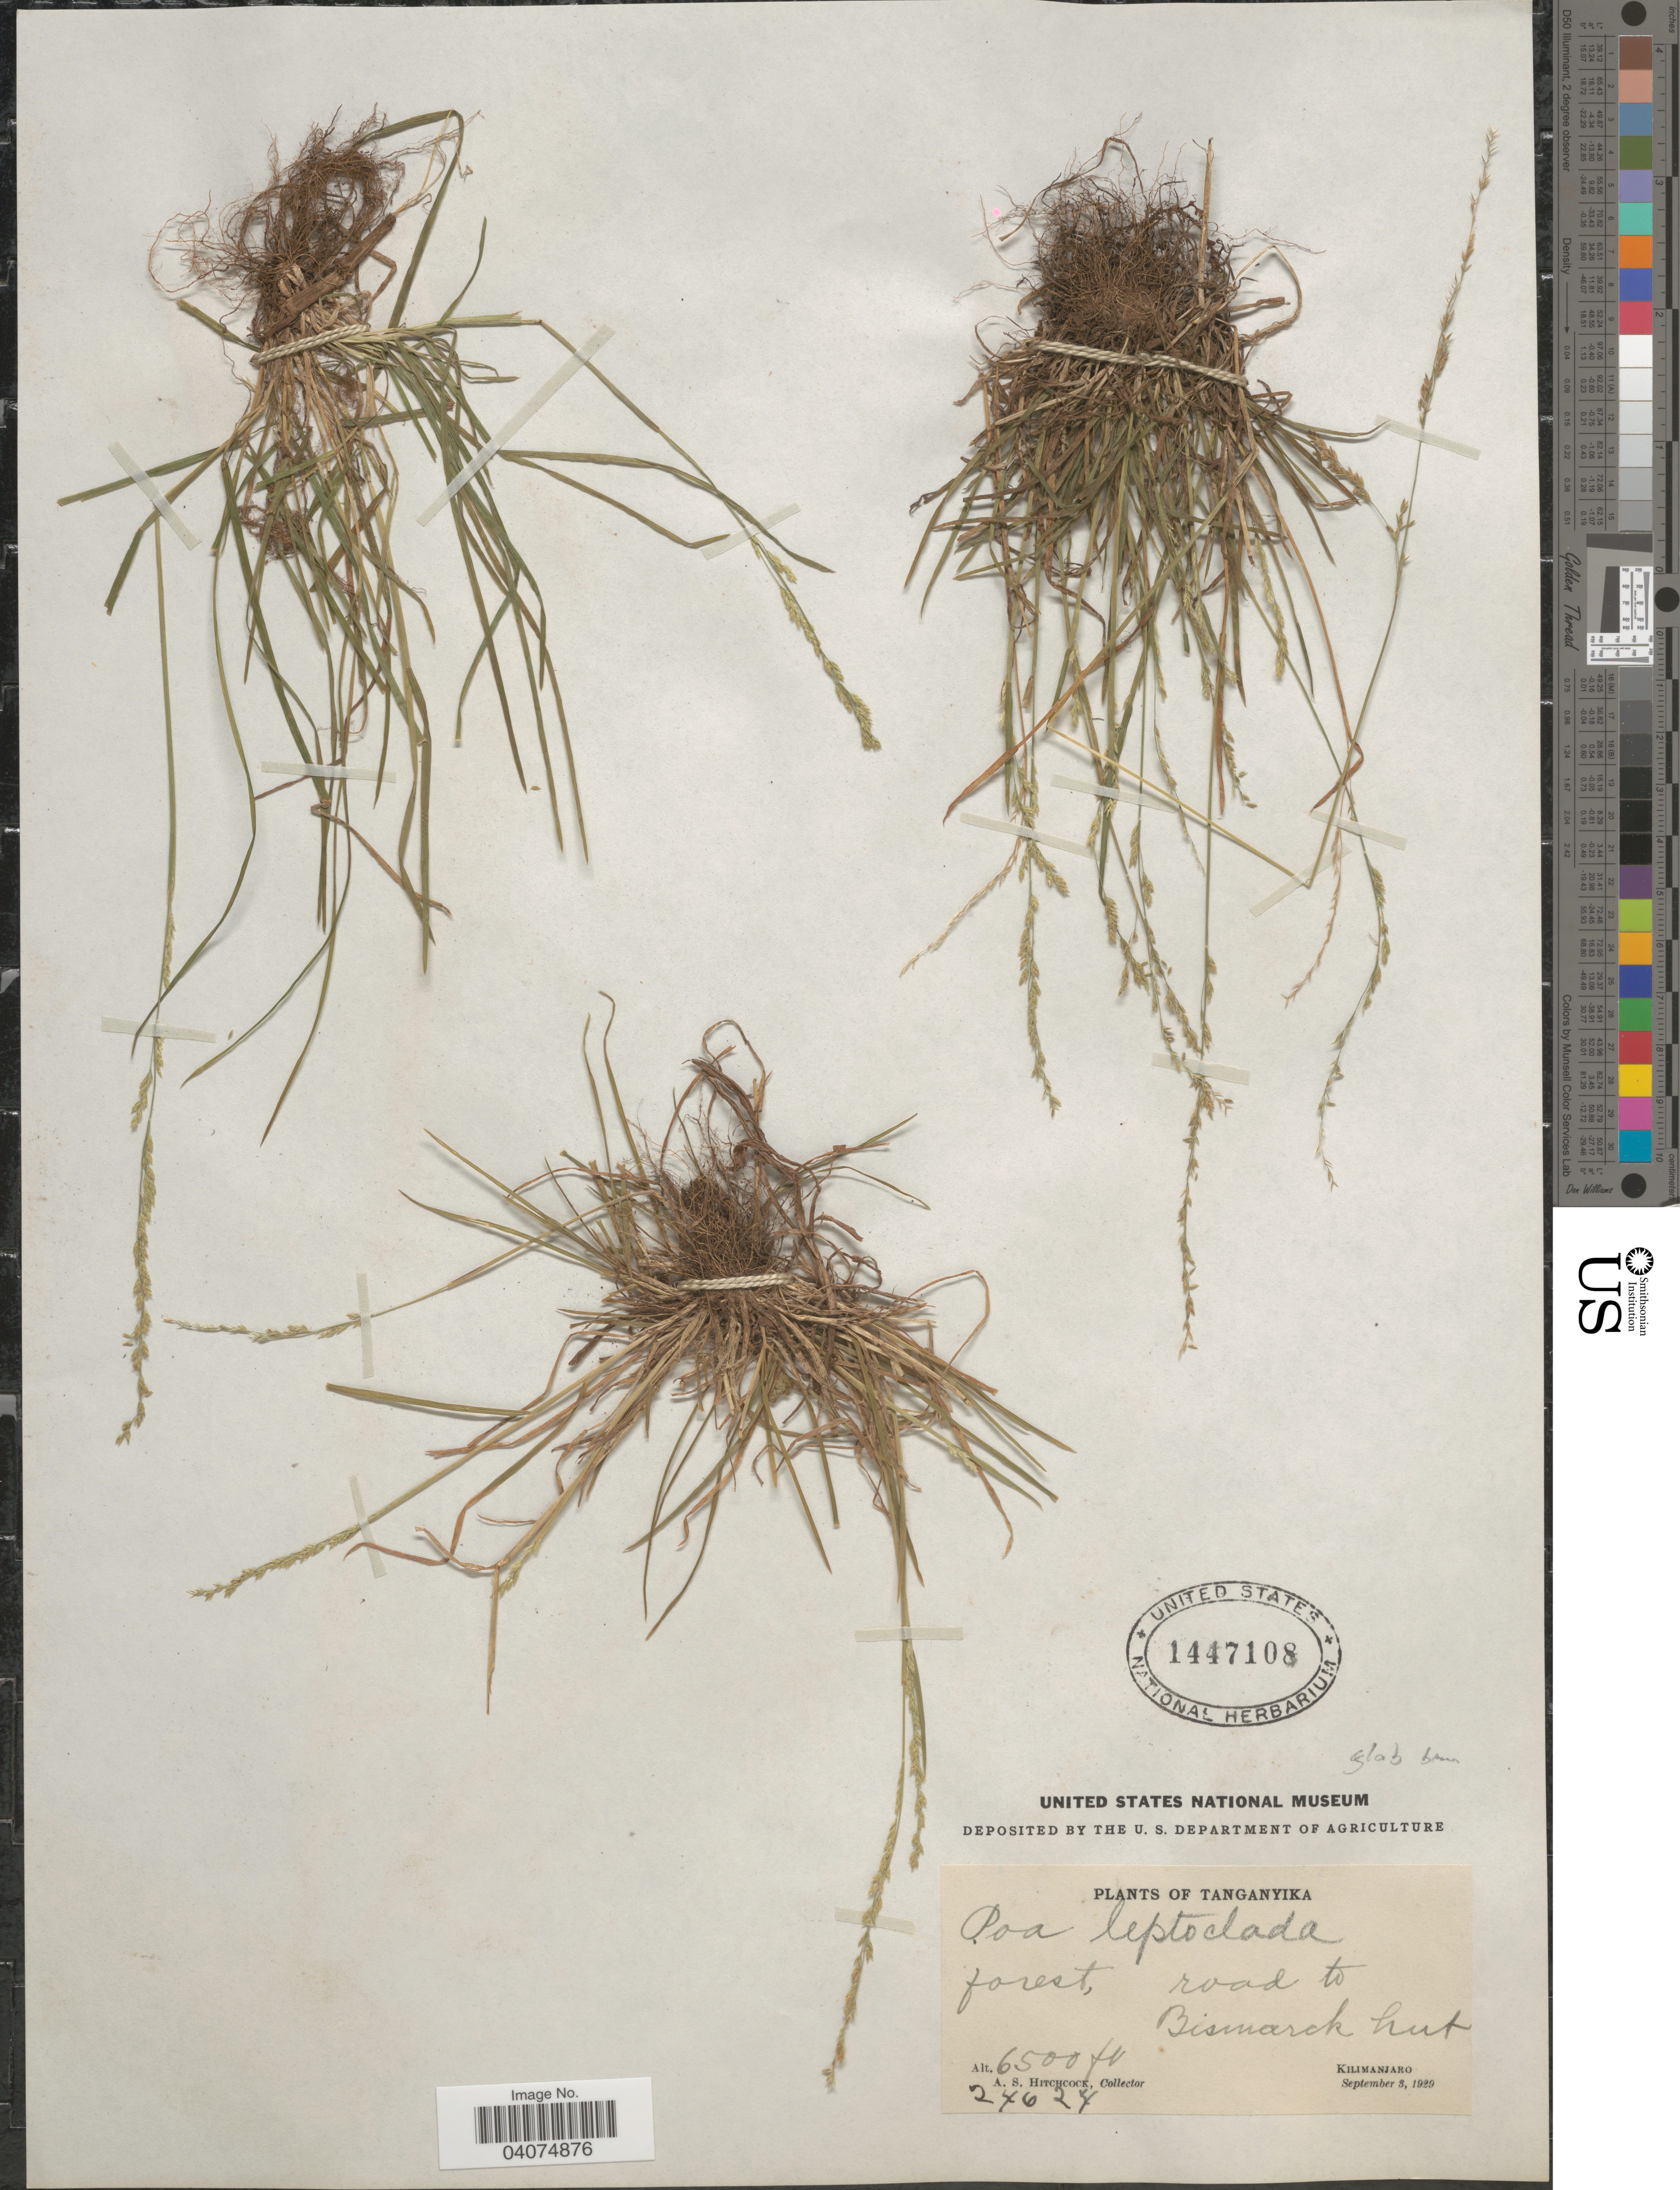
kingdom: Plantae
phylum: Tracheophyta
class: Liliopsida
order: Poales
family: Poaceae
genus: Poa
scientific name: Poa leptoclada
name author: Hochst. ex A. Rich.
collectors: A. S. Hitchcock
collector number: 24624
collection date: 1929-09-03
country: Tanzania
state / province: Kilimanjaro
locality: Tanganyika. Road to Bismarck hut.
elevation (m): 1981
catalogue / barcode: US 1447108